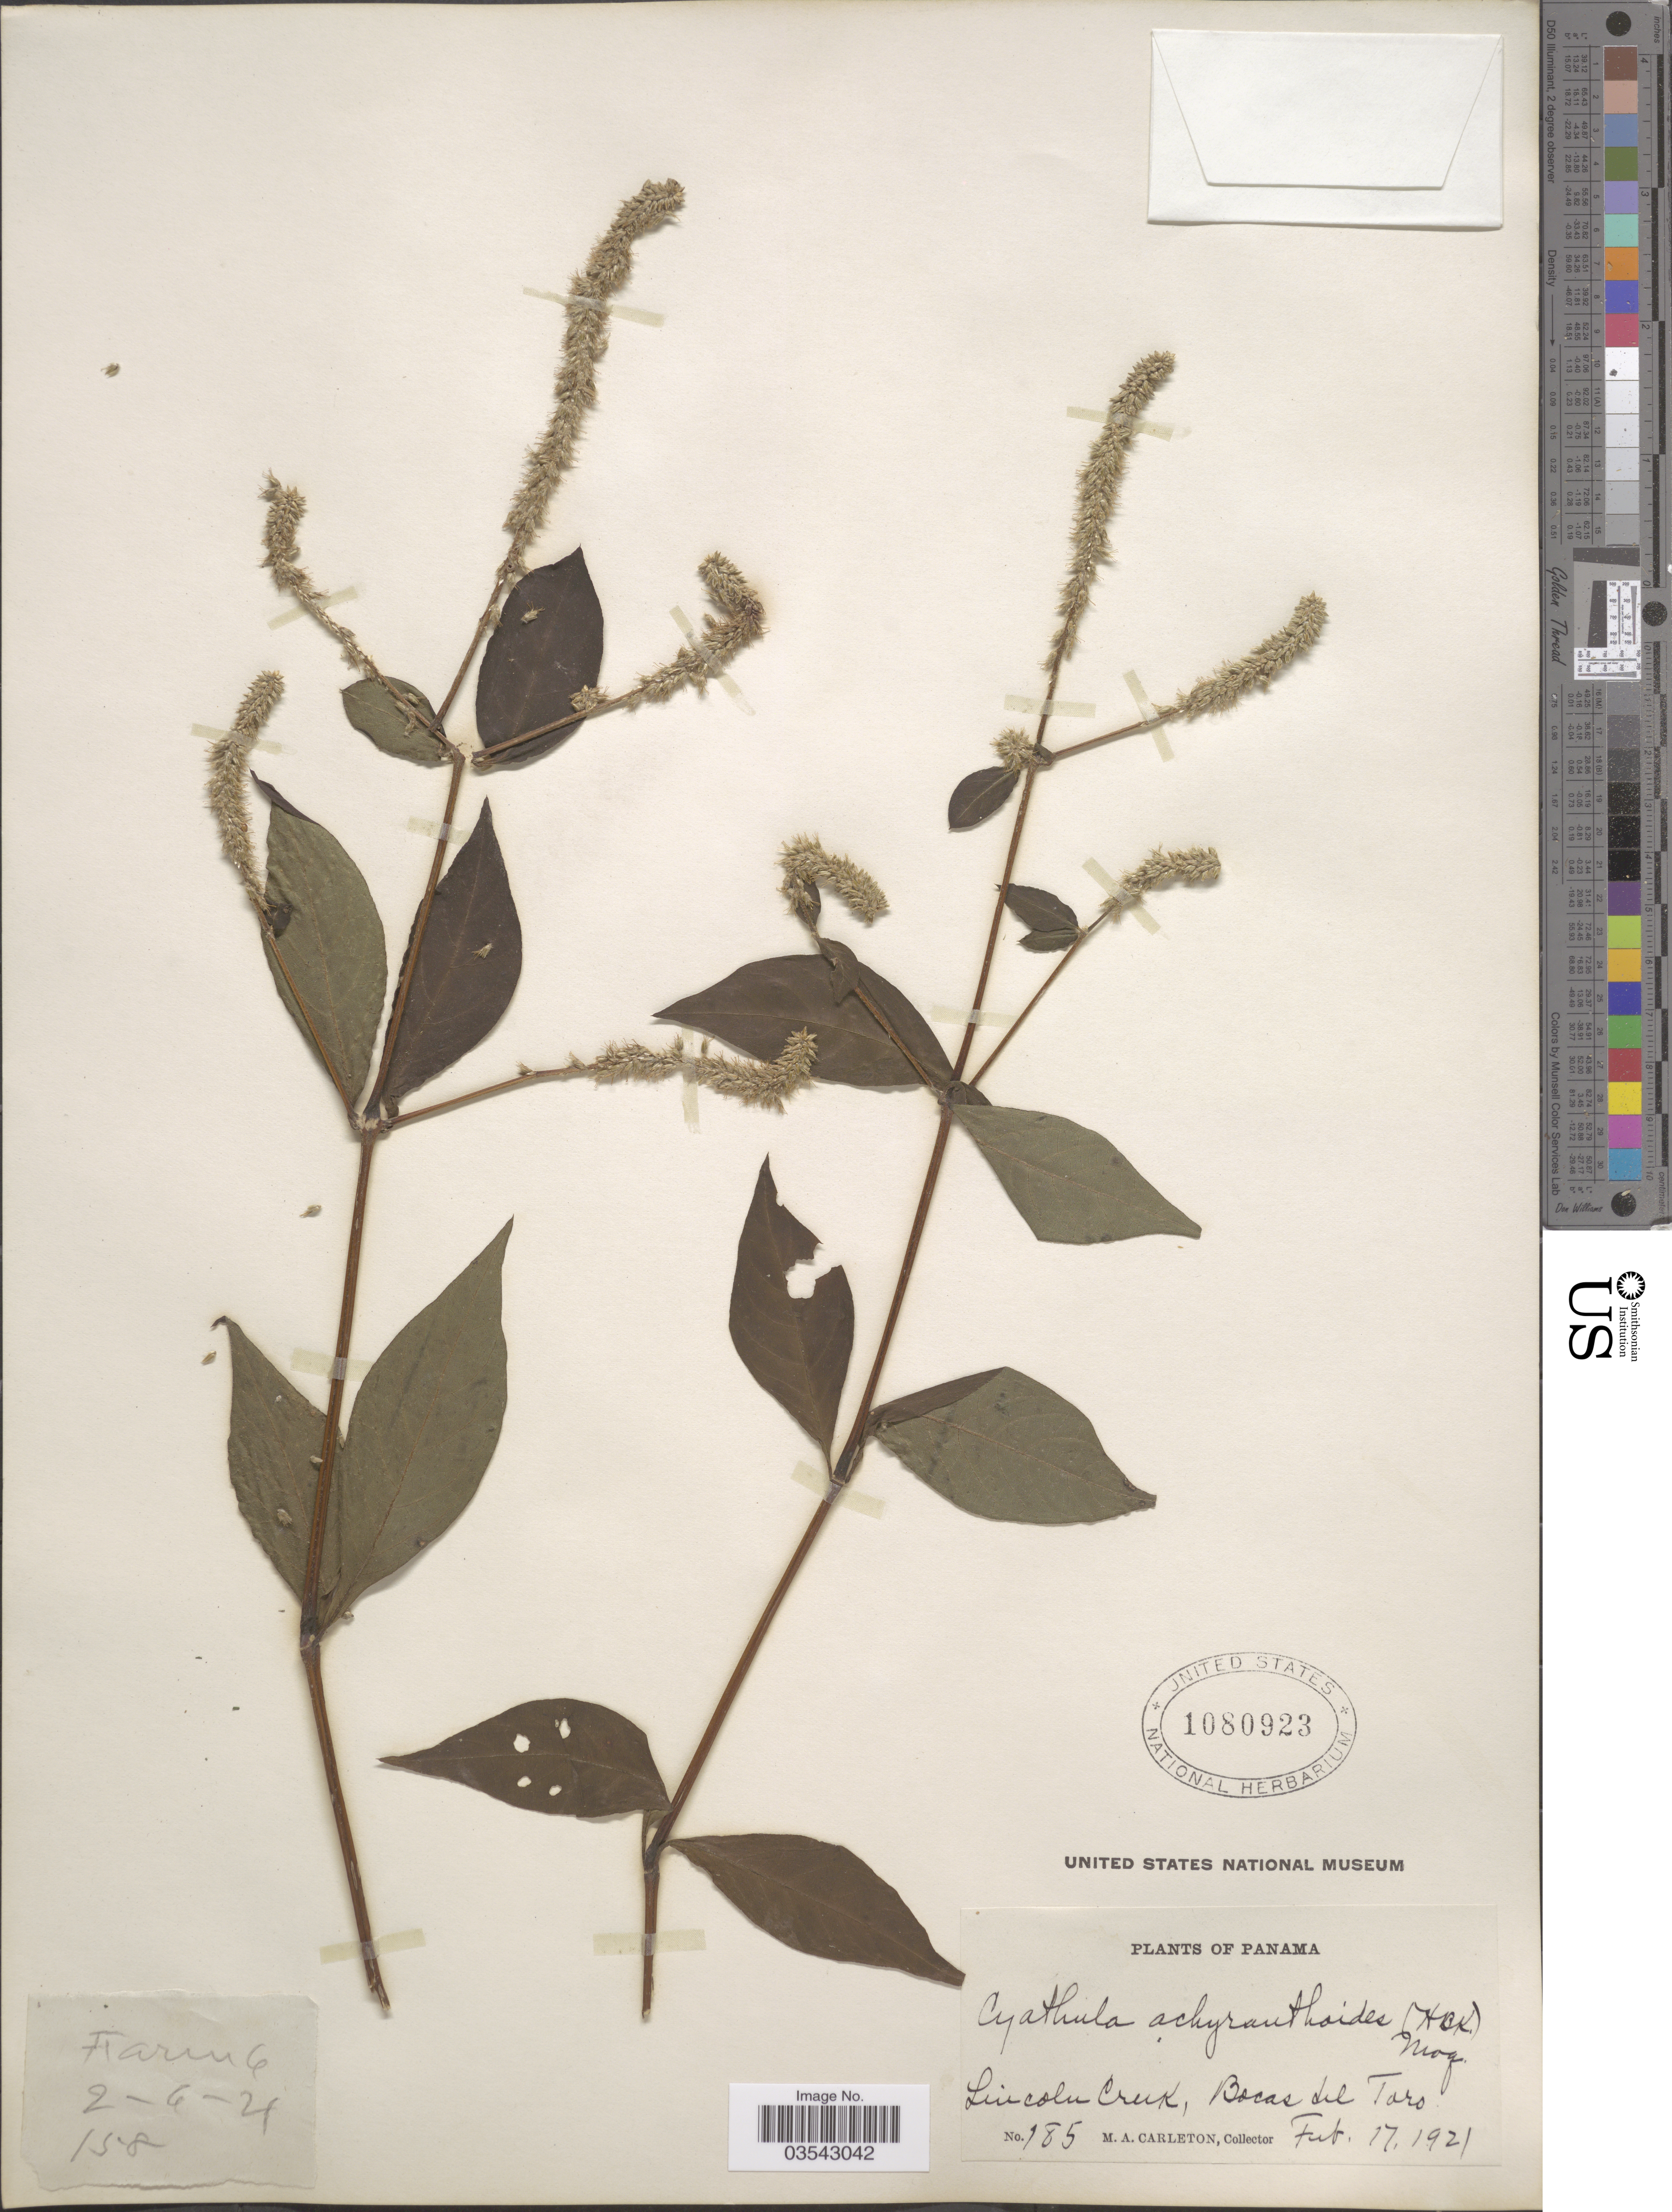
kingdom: Plantae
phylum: Tracheophyta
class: Magnoliopsida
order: Caryophyllales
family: Amaranthaceae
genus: Cyathula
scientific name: Cyathula achyranthoides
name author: (Kunth) Moq.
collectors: M. A. Carleton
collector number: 185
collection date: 1921-02-17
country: Panama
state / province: Bocas del Toro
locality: Lincoln Creek.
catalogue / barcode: US 1080923